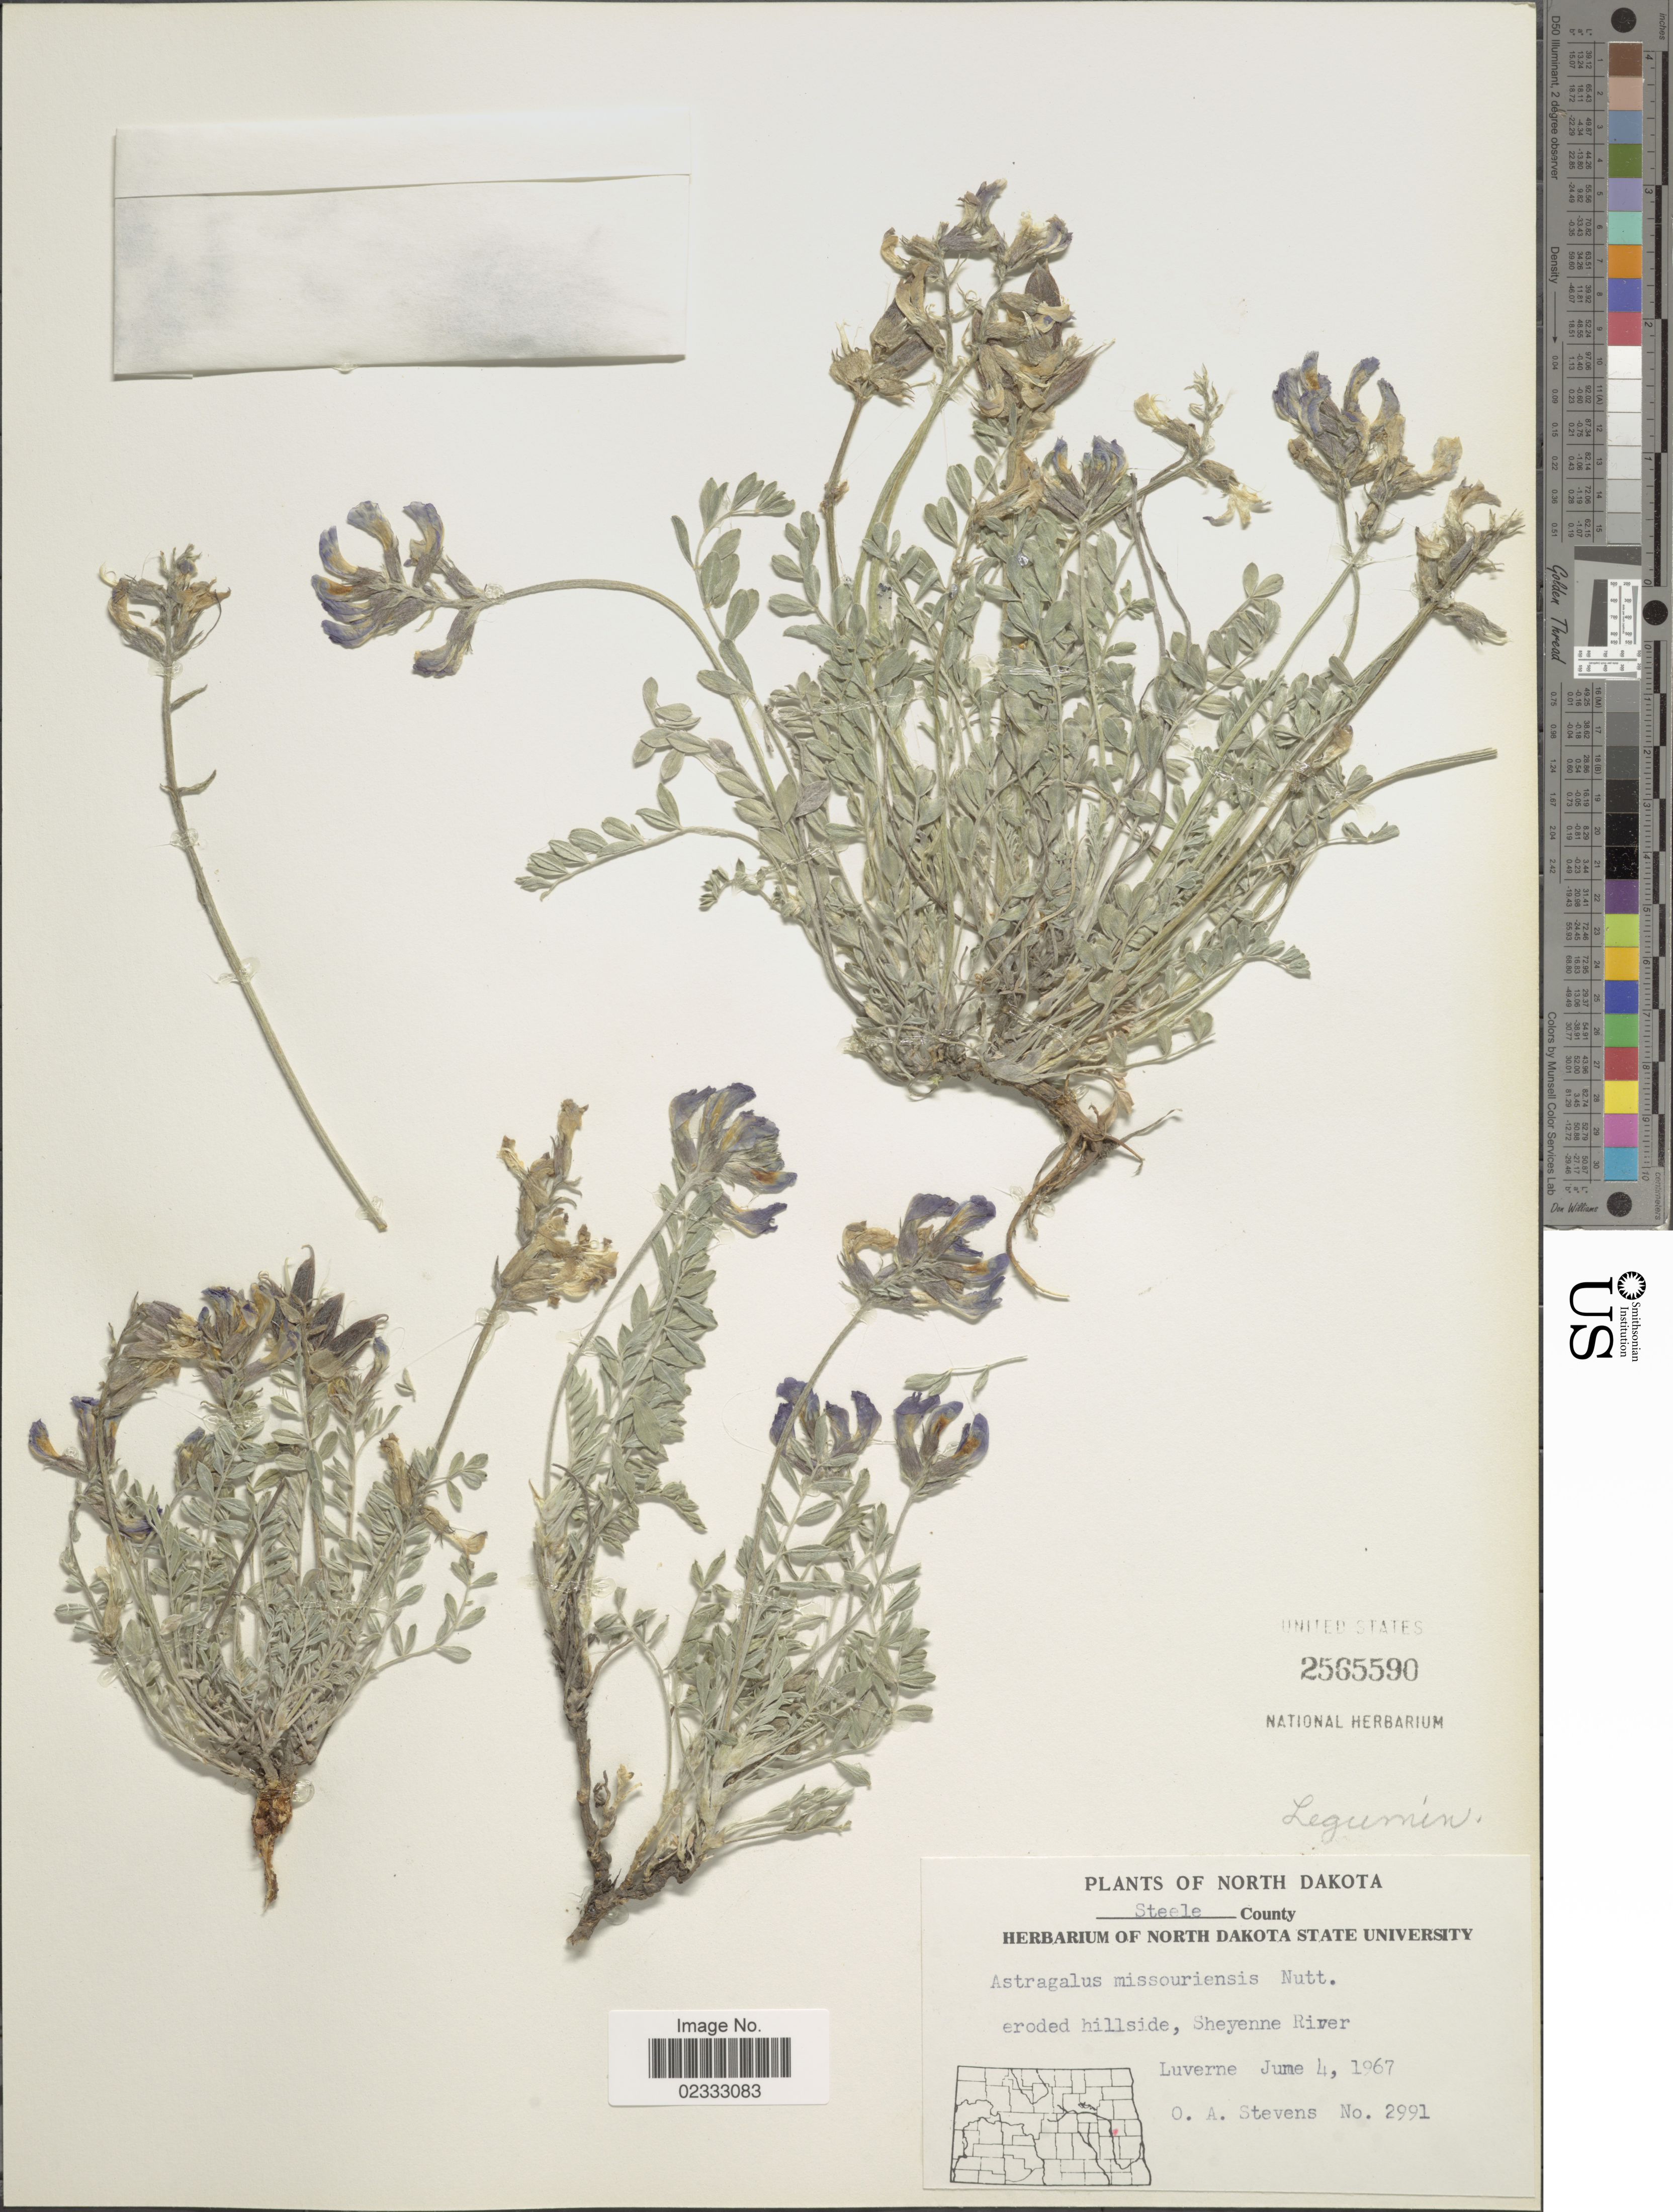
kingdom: Plantae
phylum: Tracheophyta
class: Magnoliopsida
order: Fabales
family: Fabaceae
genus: Astragalus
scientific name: Astragalus missouriensis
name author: Nutt.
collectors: O. A. Stevens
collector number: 2991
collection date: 1967-06-04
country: United States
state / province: North Dakota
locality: North Dakota, eroded hillside, Sheyenne River, Luverne.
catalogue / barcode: US 2565590